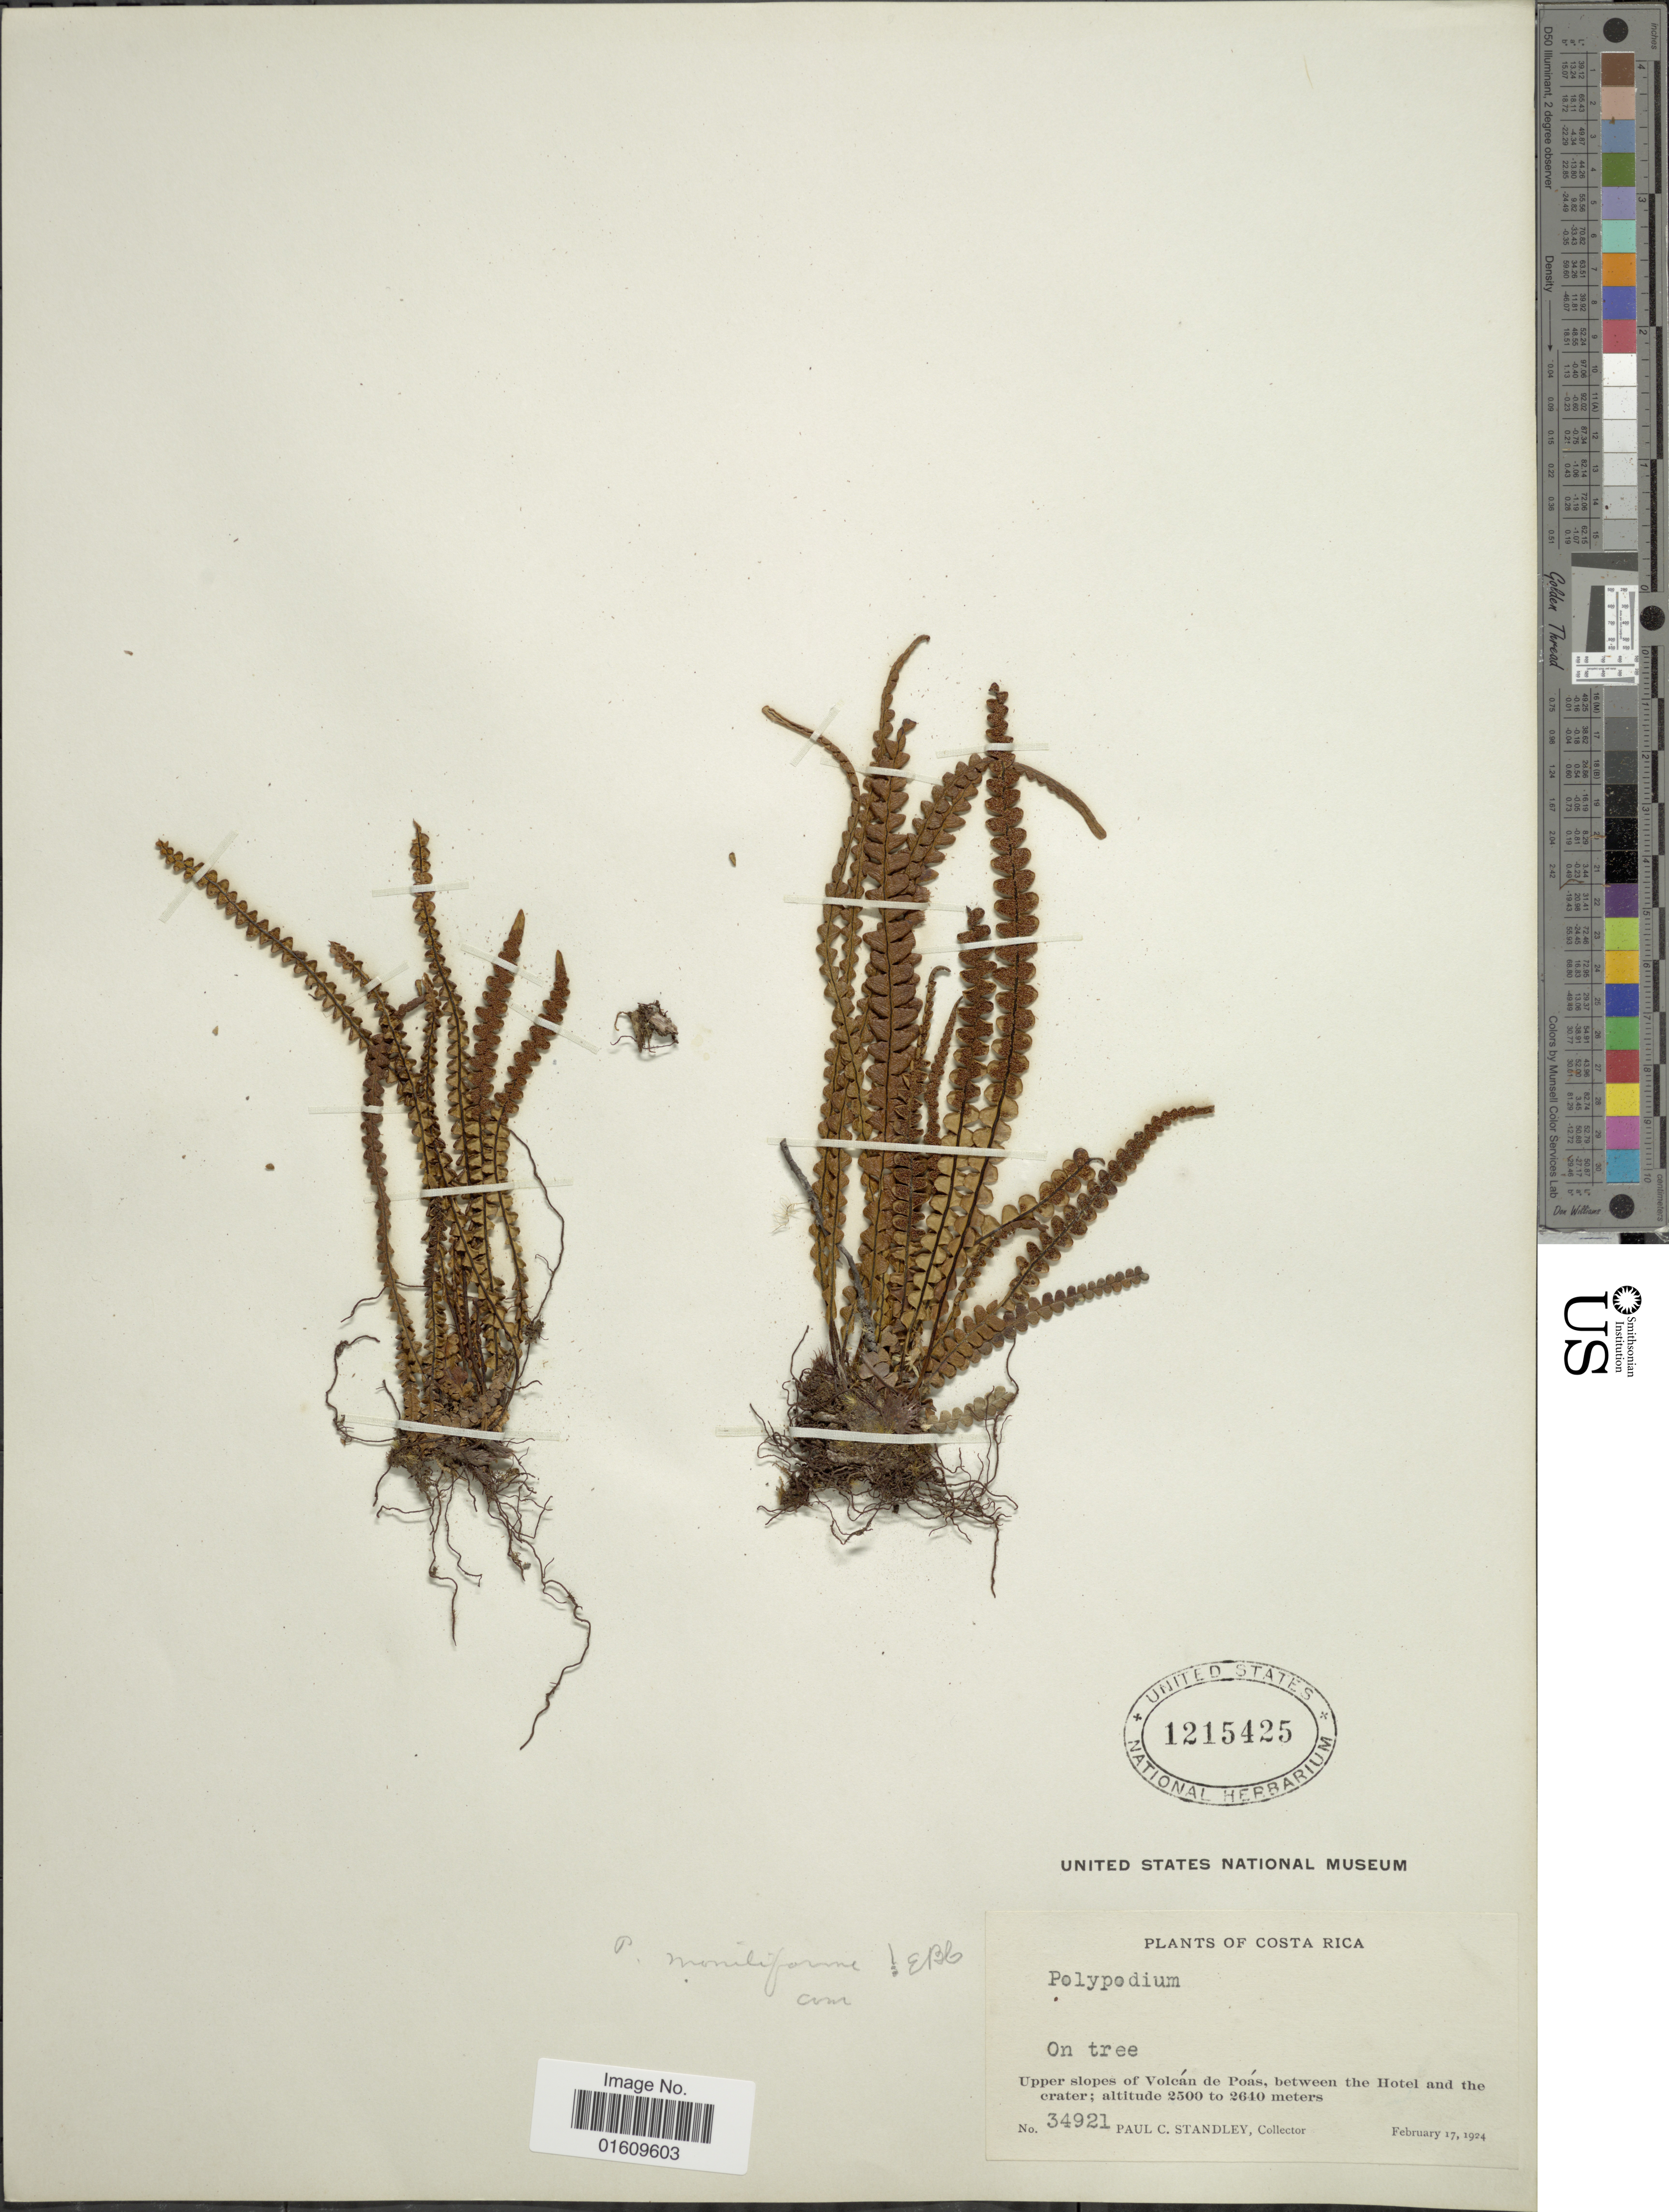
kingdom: Plantae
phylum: Tracheophyta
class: Polypodiopsida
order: Polypodiales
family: Polypodiaceae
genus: Melpomene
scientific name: Melpomene moniliformis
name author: (Lag. ex Sw.) A.R. Sm. & R.C. Moran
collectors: P. C. Standley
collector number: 34921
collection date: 1924-02-17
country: Costa Rica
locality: Upper slopes of Volcan de Pos, between the Hotel and the crater.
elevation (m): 2500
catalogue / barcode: US 1215425